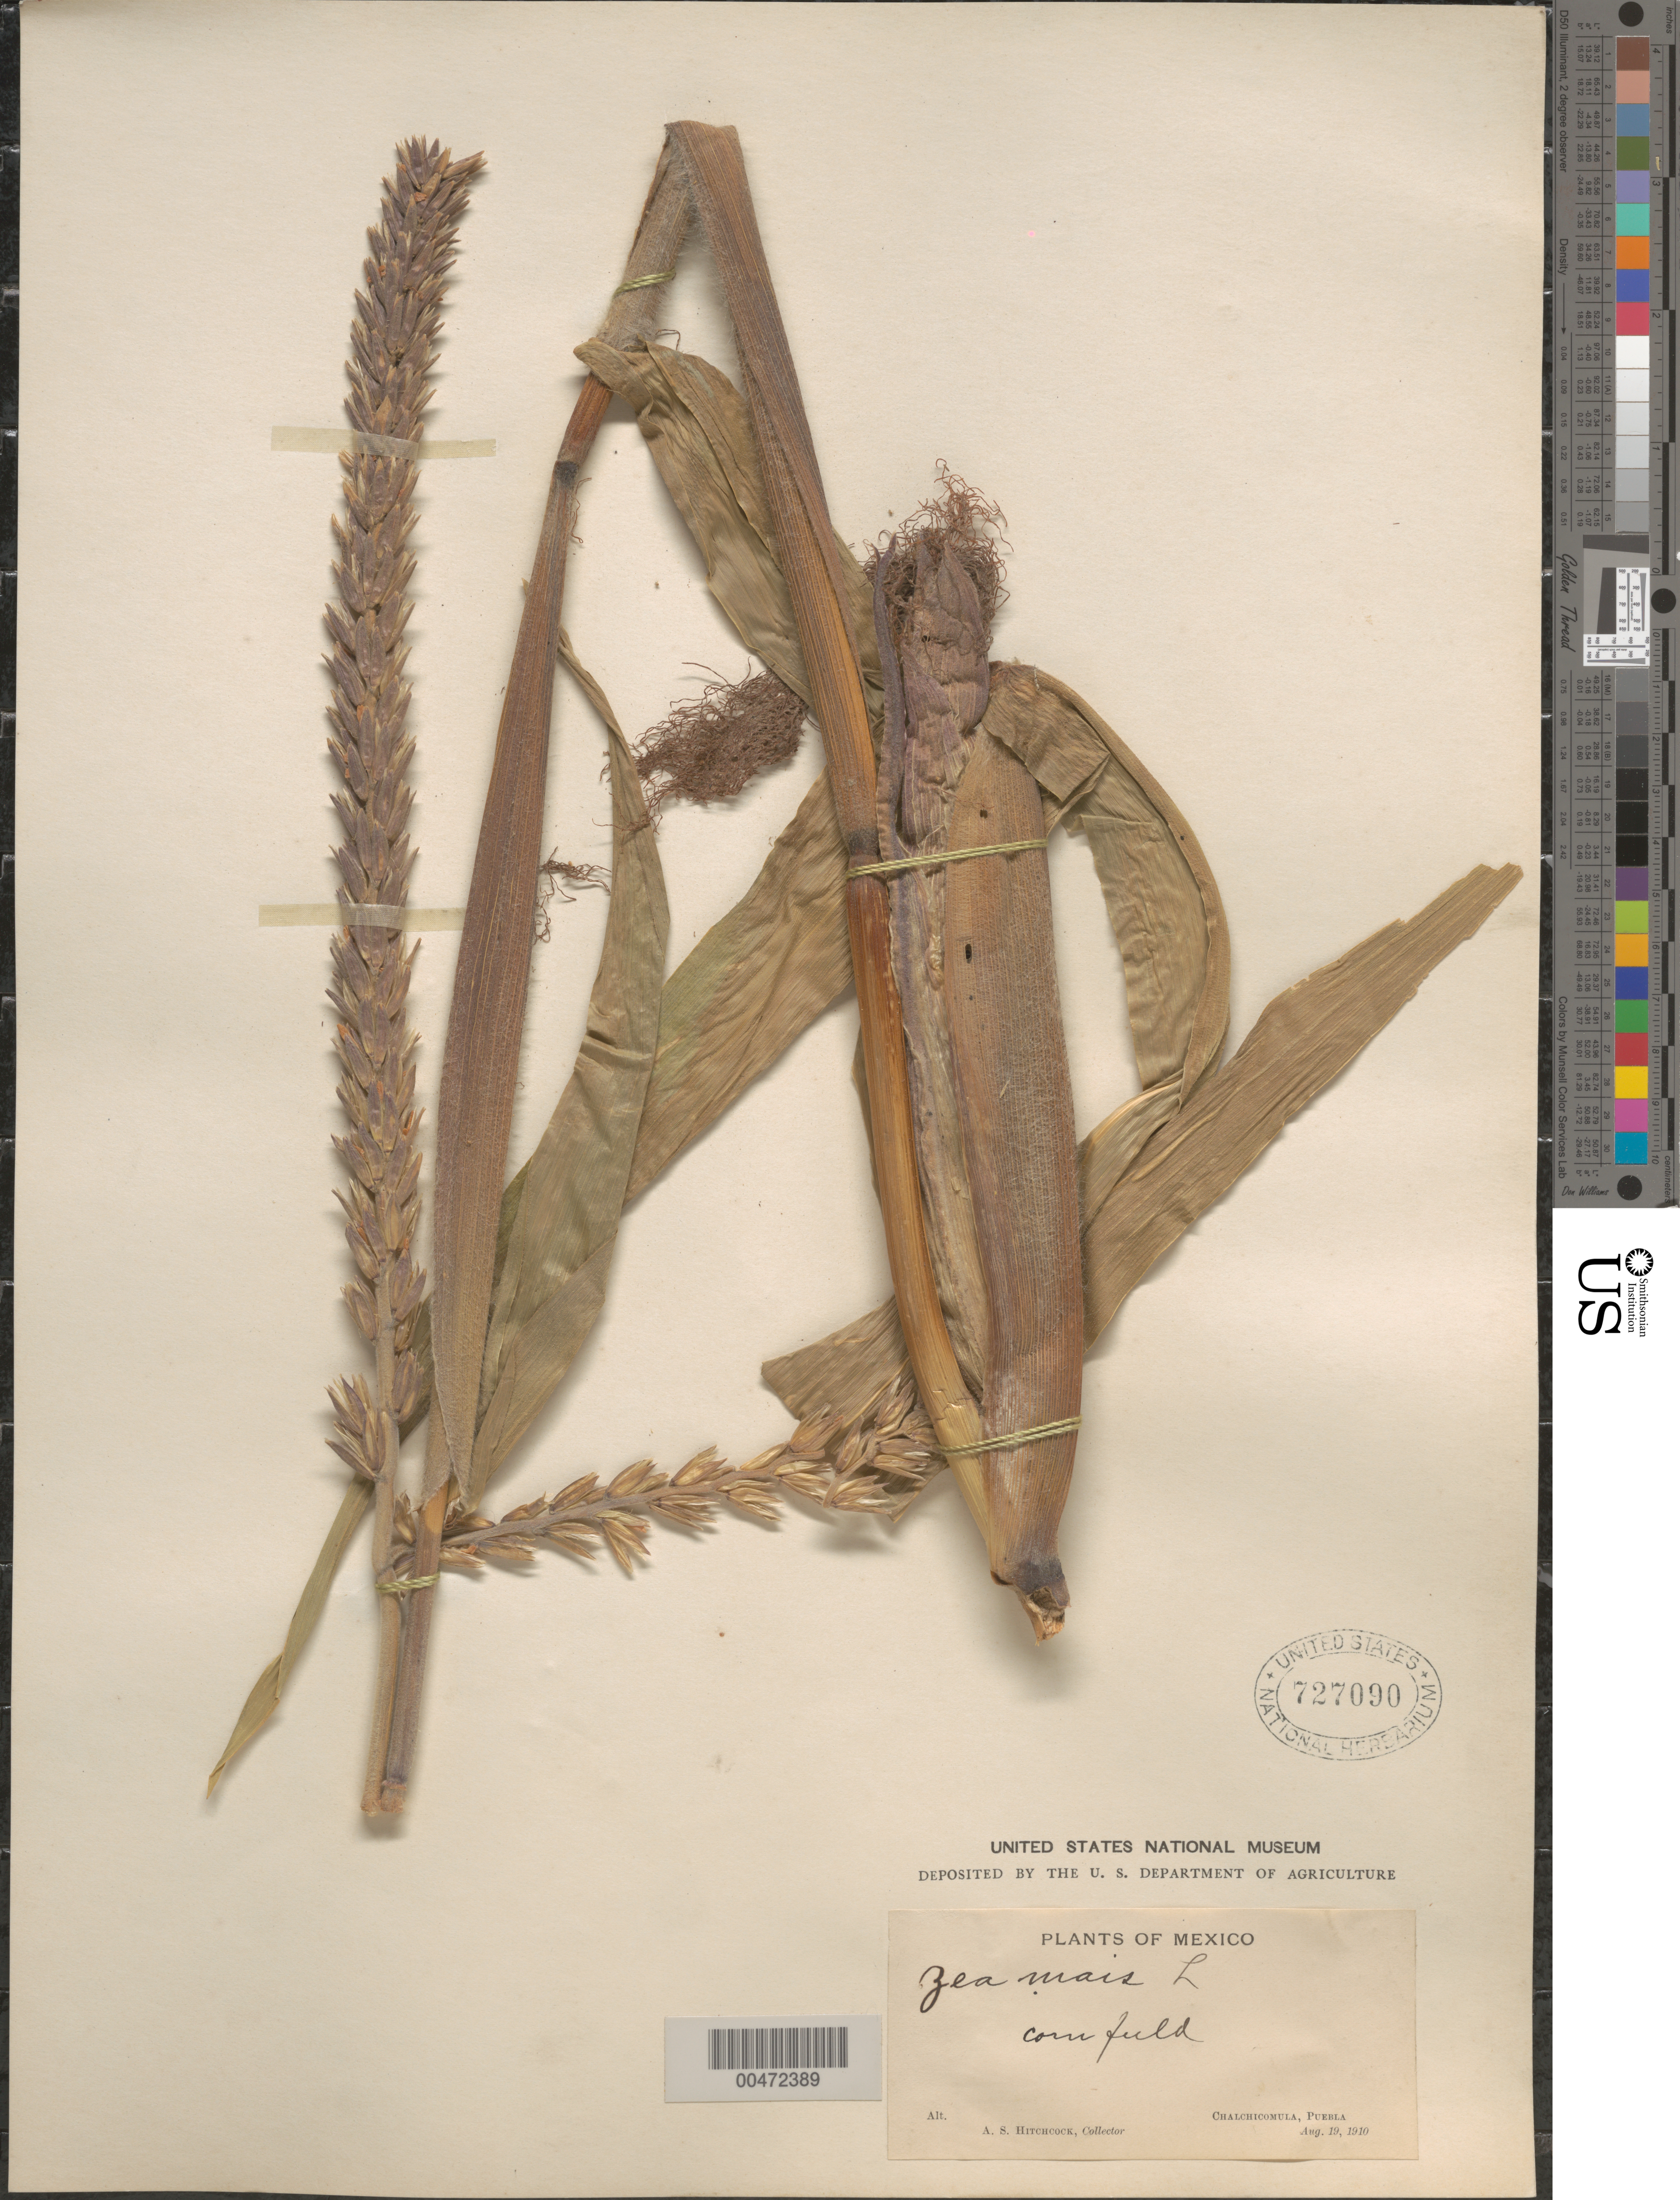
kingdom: Plantae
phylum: Tracheophyta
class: Liliopsida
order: Poales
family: Poaceae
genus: Zea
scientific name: Zea mays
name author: L.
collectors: A. S. Hitchcock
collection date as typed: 19 Aug 1910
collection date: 1910-08-19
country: Mexico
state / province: Puebla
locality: Chalchicomula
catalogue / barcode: US 727090